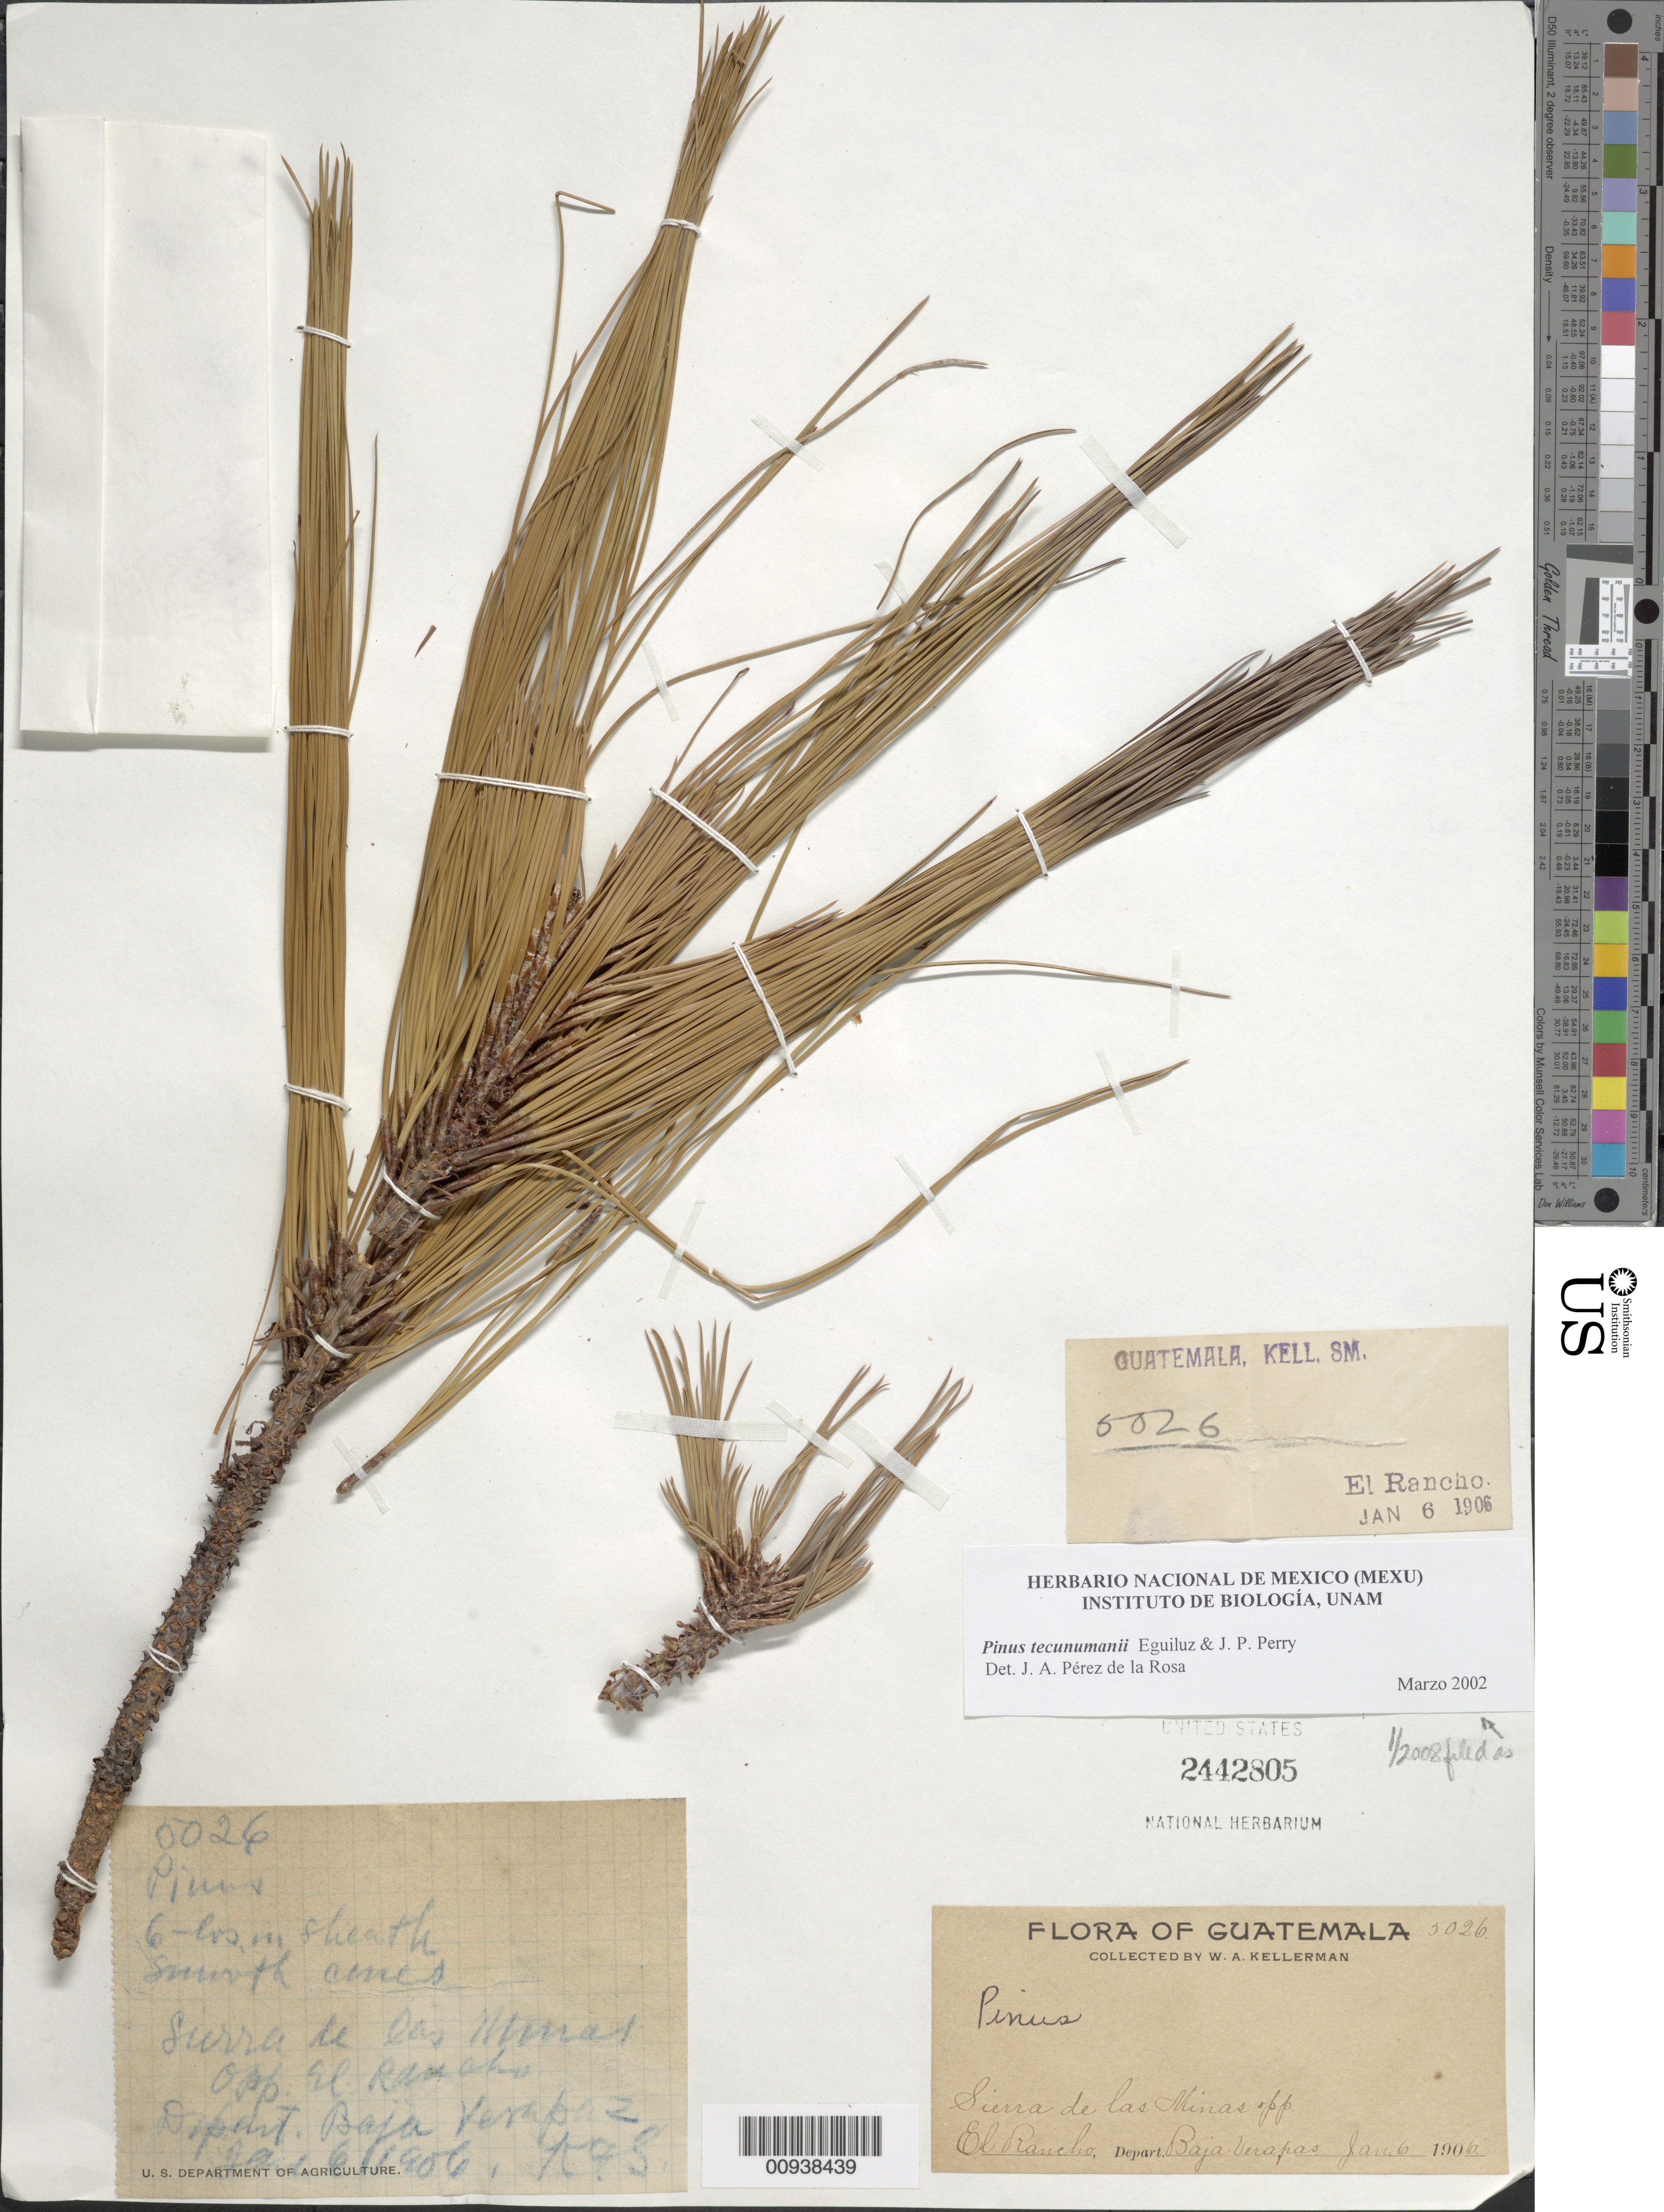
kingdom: Plantae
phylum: Tracheophyta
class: Pinopsida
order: Pinales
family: Pinaceae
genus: Pinus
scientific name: Pinus tecunumanii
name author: F. Schwerdtf. ex Eguiluz & J.P. Perry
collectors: W. A. Kellerman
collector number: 5026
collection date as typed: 06 Jan 1906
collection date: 1906-01-06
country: Guatemala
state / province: Baja Verapaz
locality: Sierra de las Minas opp. El Rancho.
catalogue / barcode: US 2442805